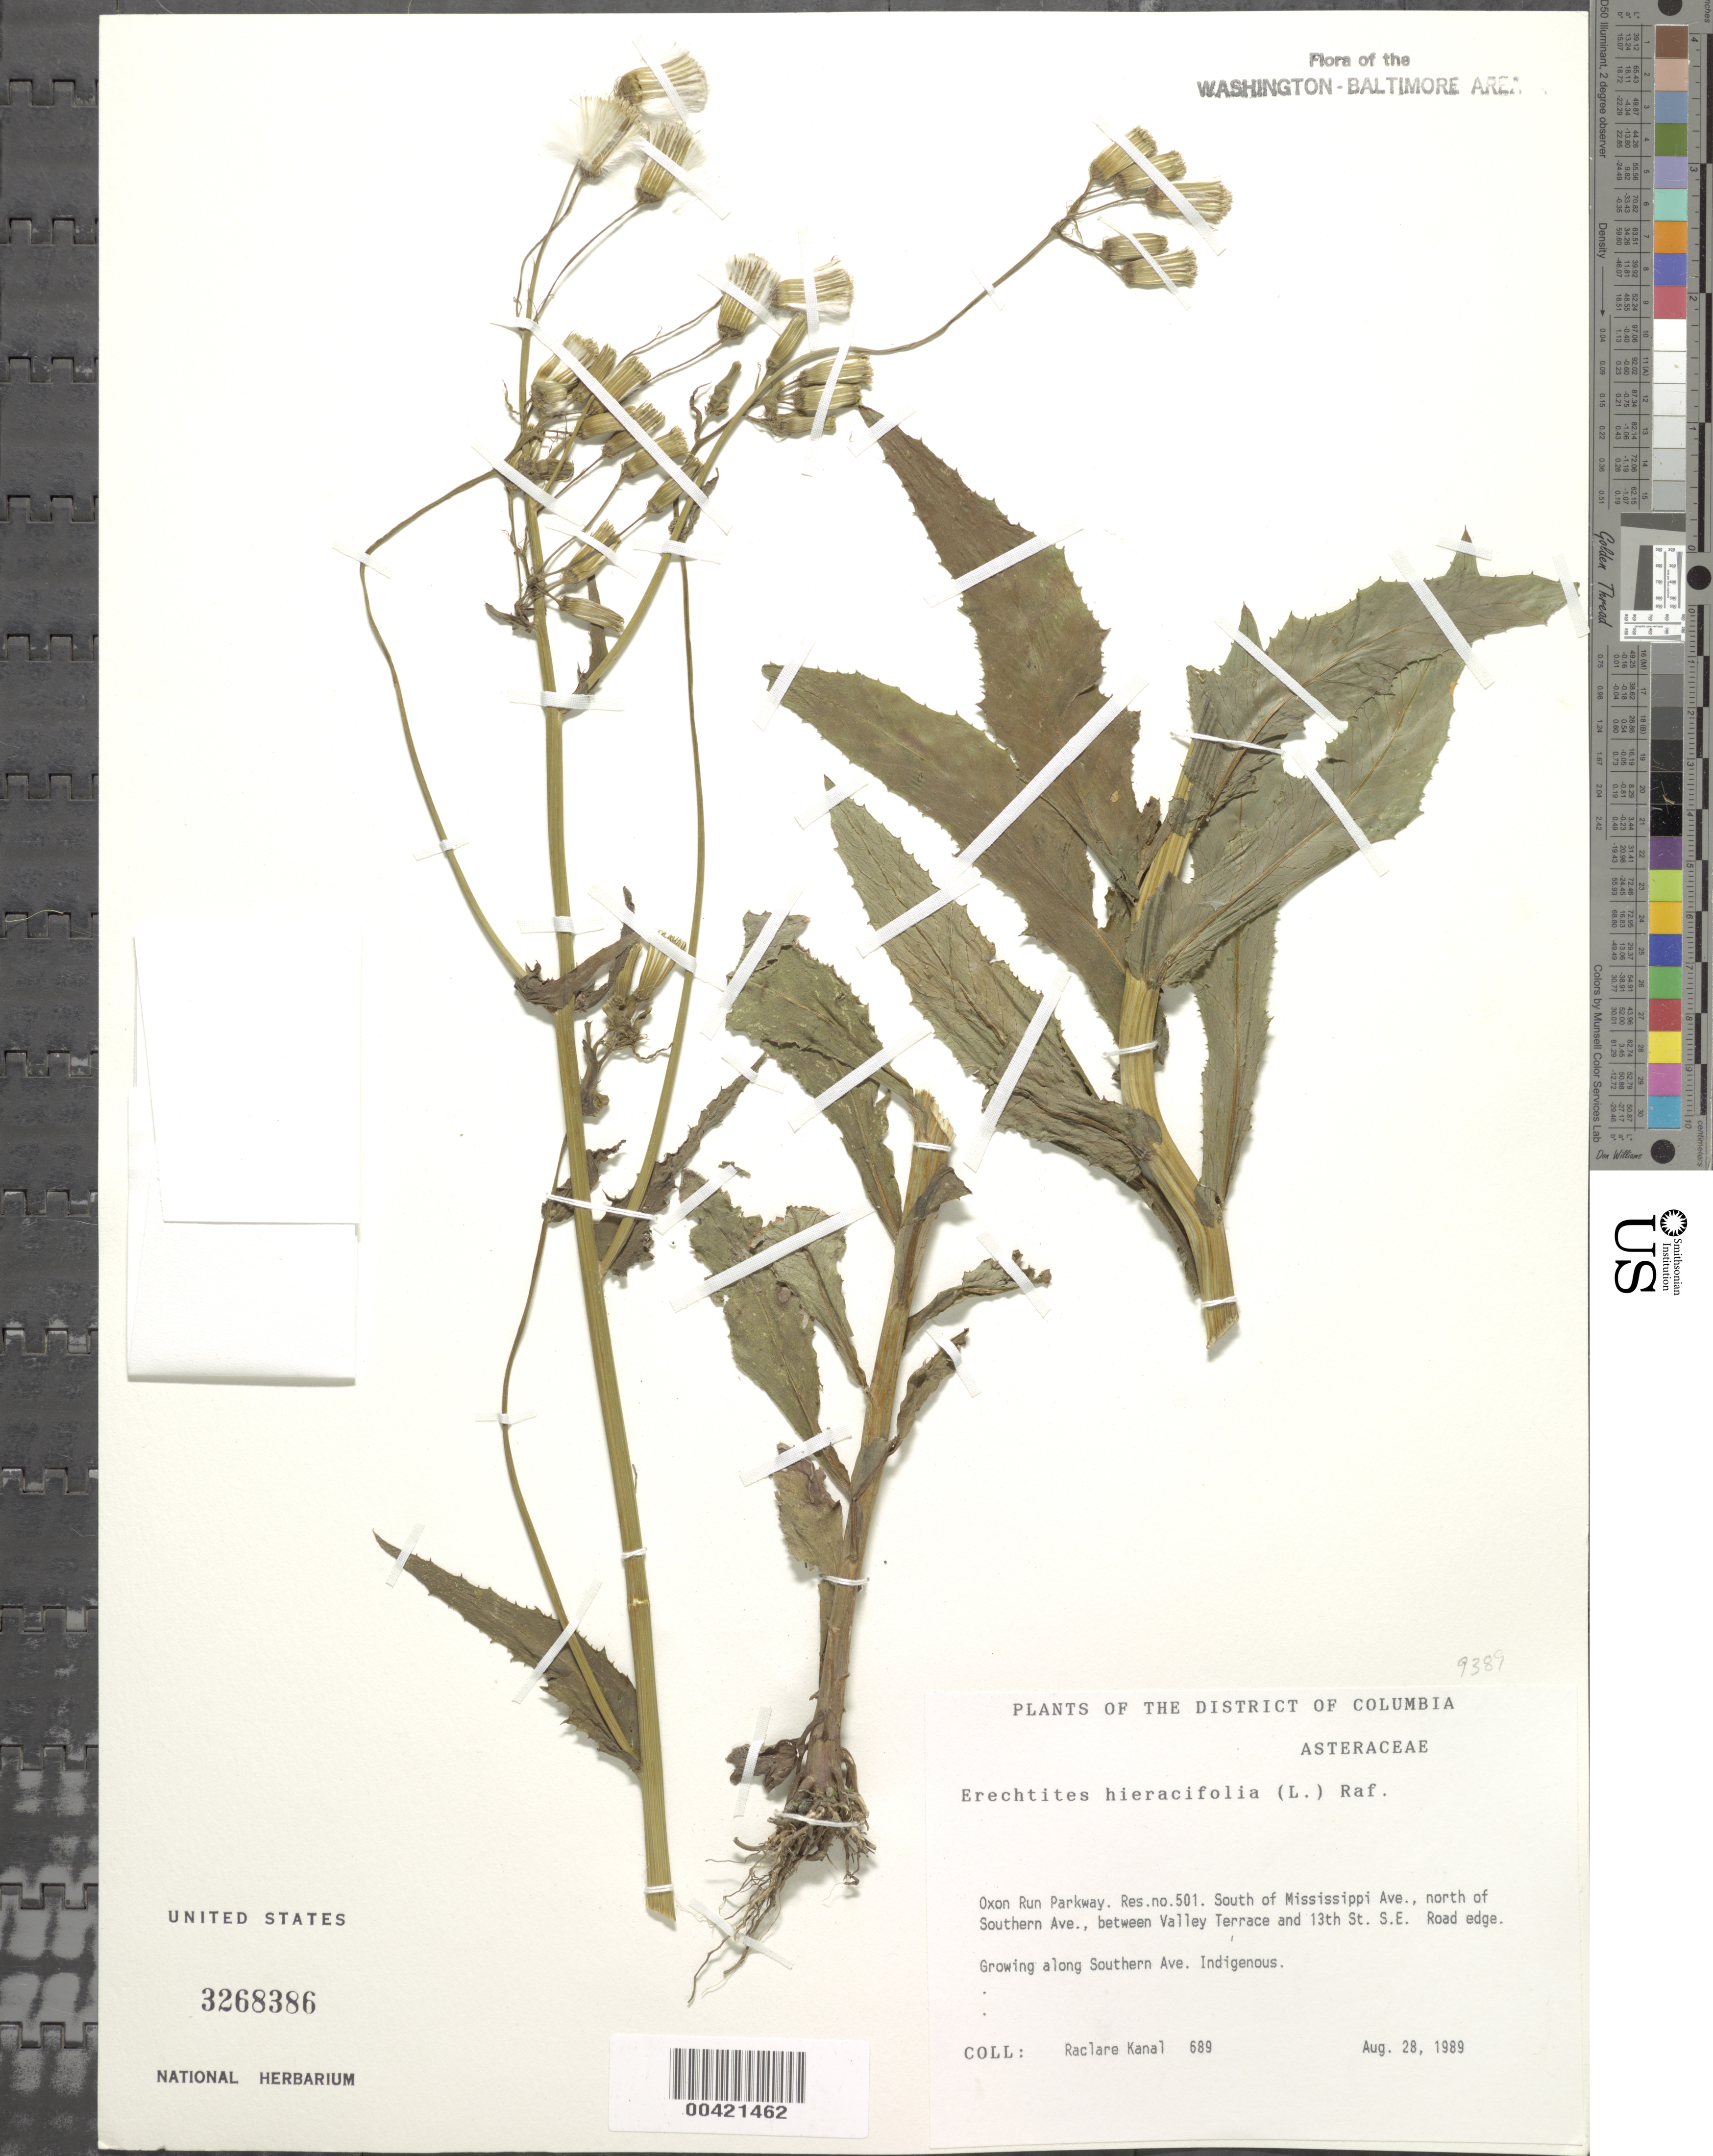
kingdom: Plantae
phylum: Tracheophyta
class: Magnoliopsida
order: Asterales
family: Asteraceae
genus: Erechtites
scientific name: Erechtites hieraciifolius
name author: (L.) Raf. ex DC.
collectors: R. Kanal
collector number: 689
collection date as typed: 28 Aug 1989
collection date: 1989-08-28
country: United States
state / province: District of Columbia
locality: Oxon Run Parkway, Res No 501, S of Mississippi Ave, N of Southern Ave, between Valley Terrace and 13th St SE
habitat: Road edge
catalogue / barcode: US 3268386